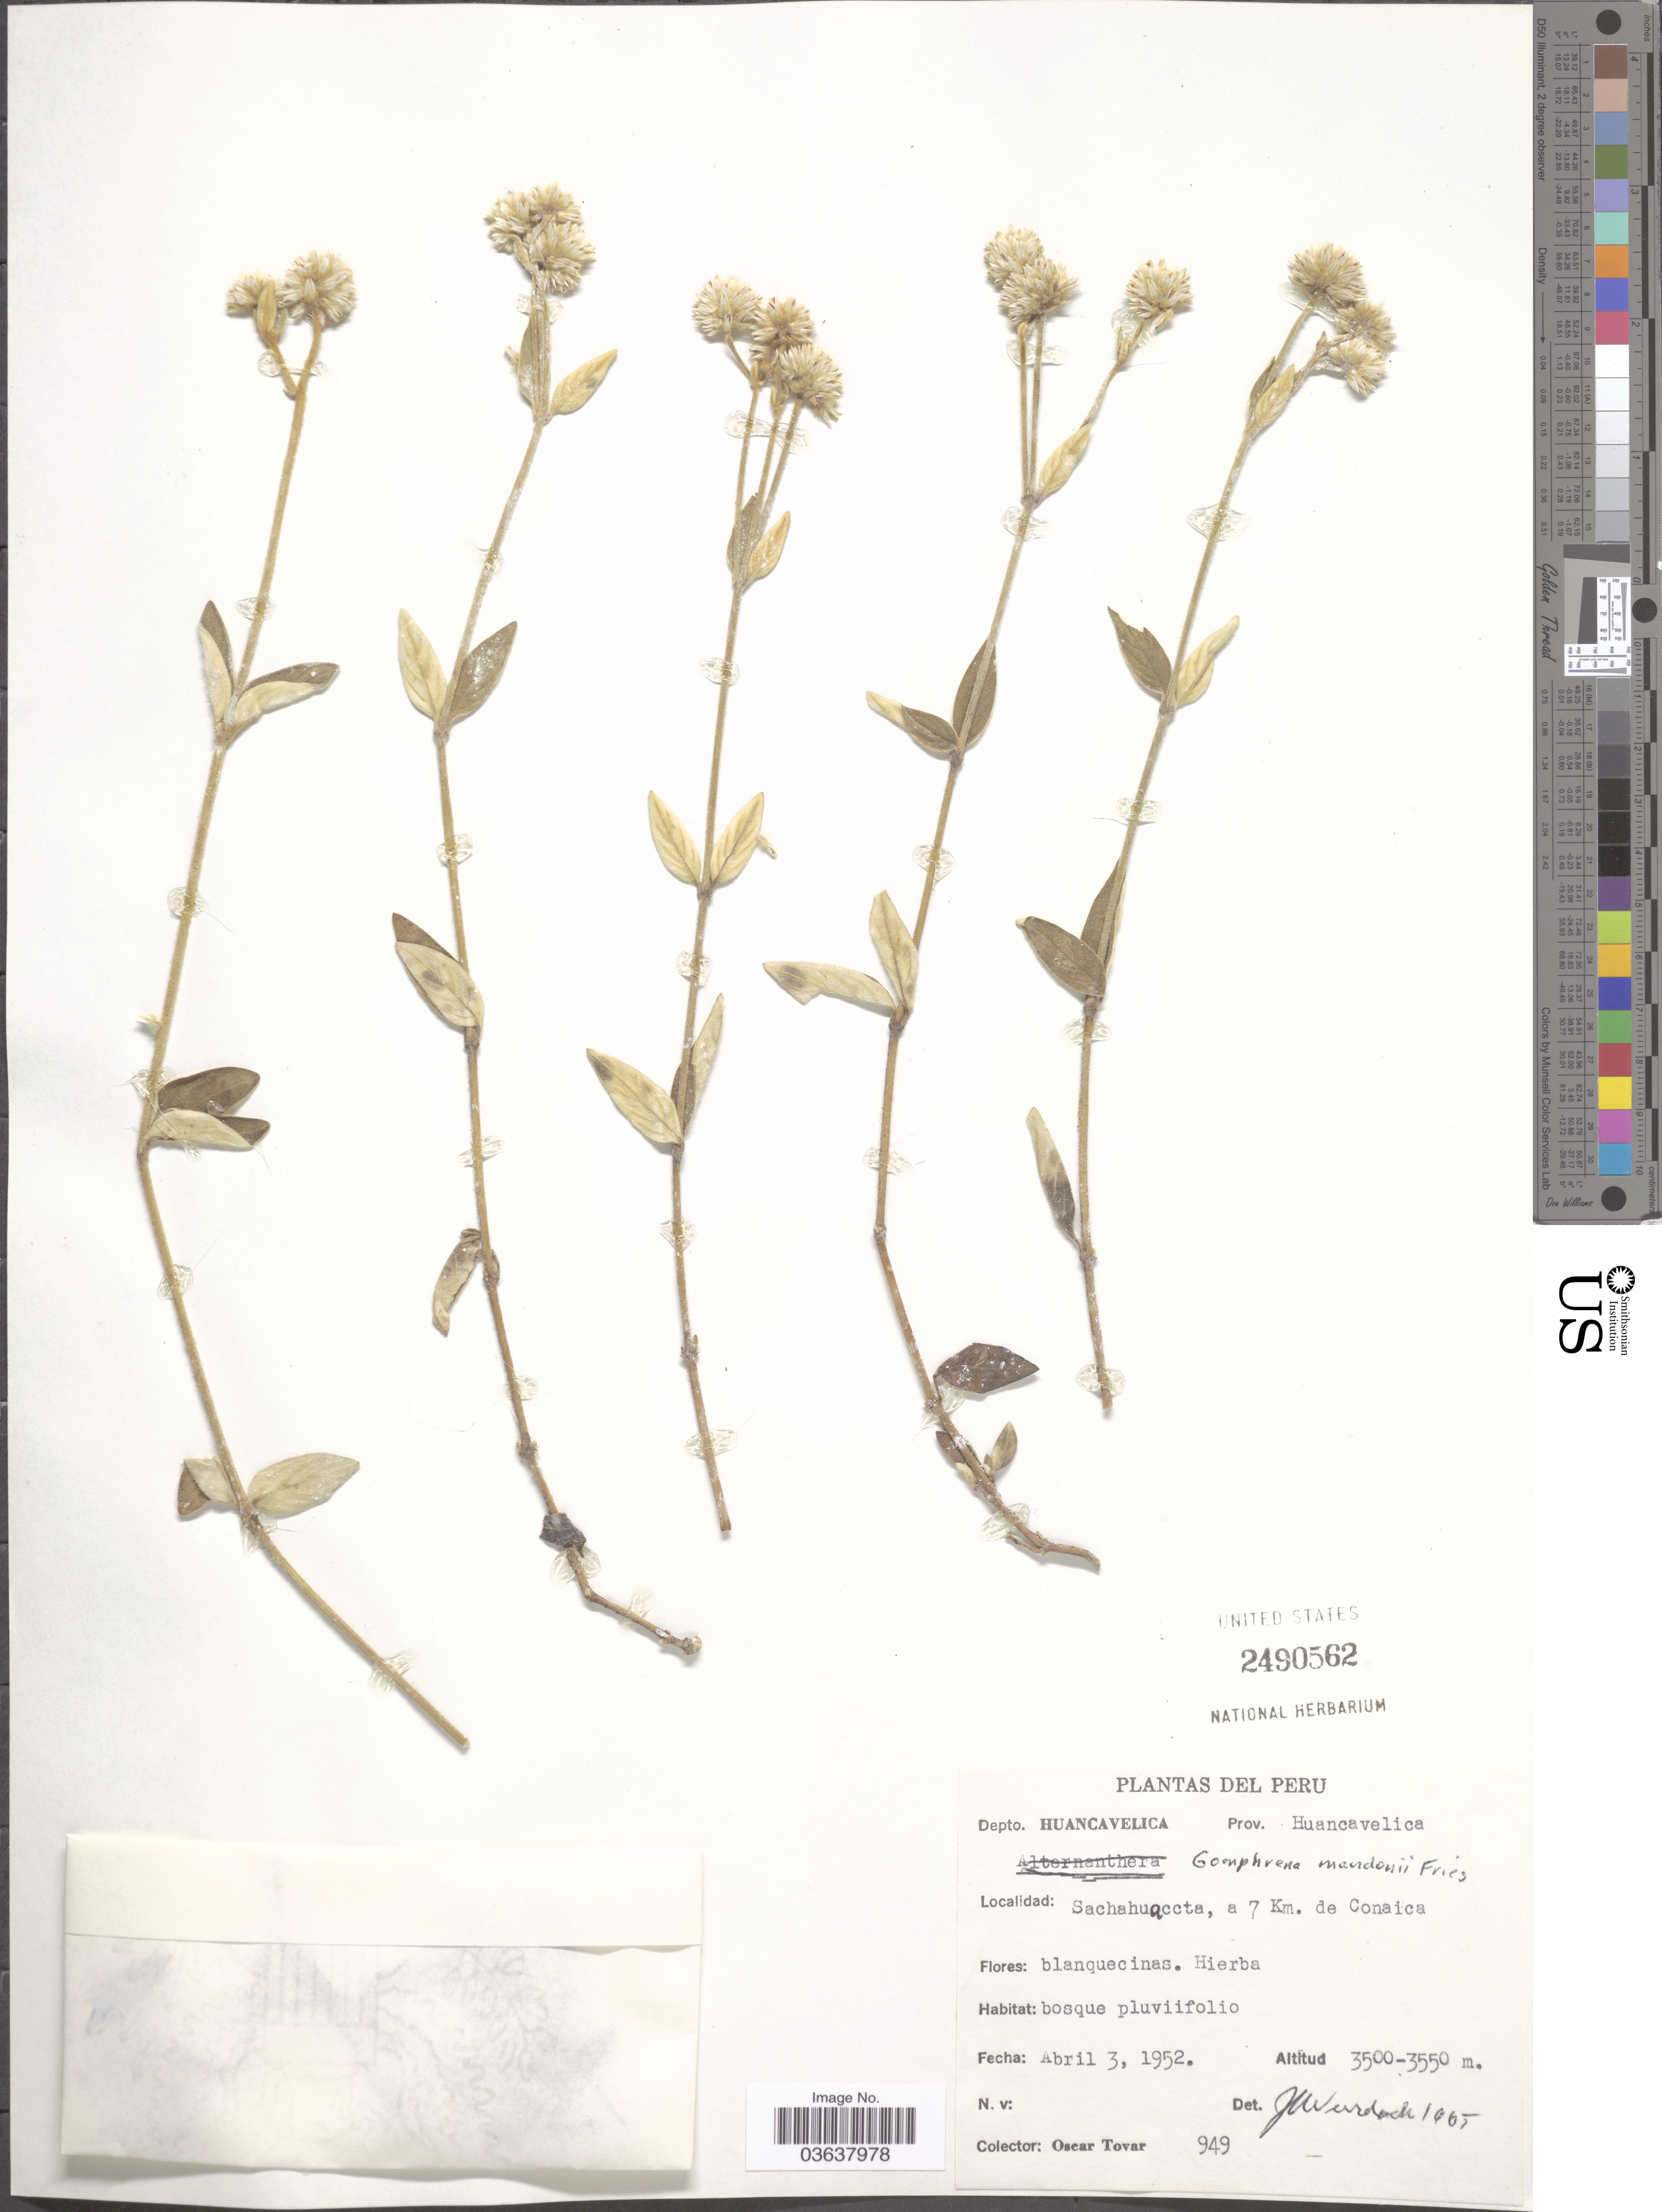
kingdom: Plantae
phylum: Tracheophyta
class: Magnoliopsida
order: Caryophyllales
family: Amaranthaceae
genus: Gomphrena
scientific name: Gomphrena mandonii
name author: R.E. Fr.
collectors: Ó. Tovar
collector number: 949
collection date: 1952-04-03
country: Peru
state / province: Huancavelica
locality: Depto. Huancavelica. Sachahuaccta, a 7 Km. de Conaica.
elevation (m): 3500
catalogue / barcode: US 2490562